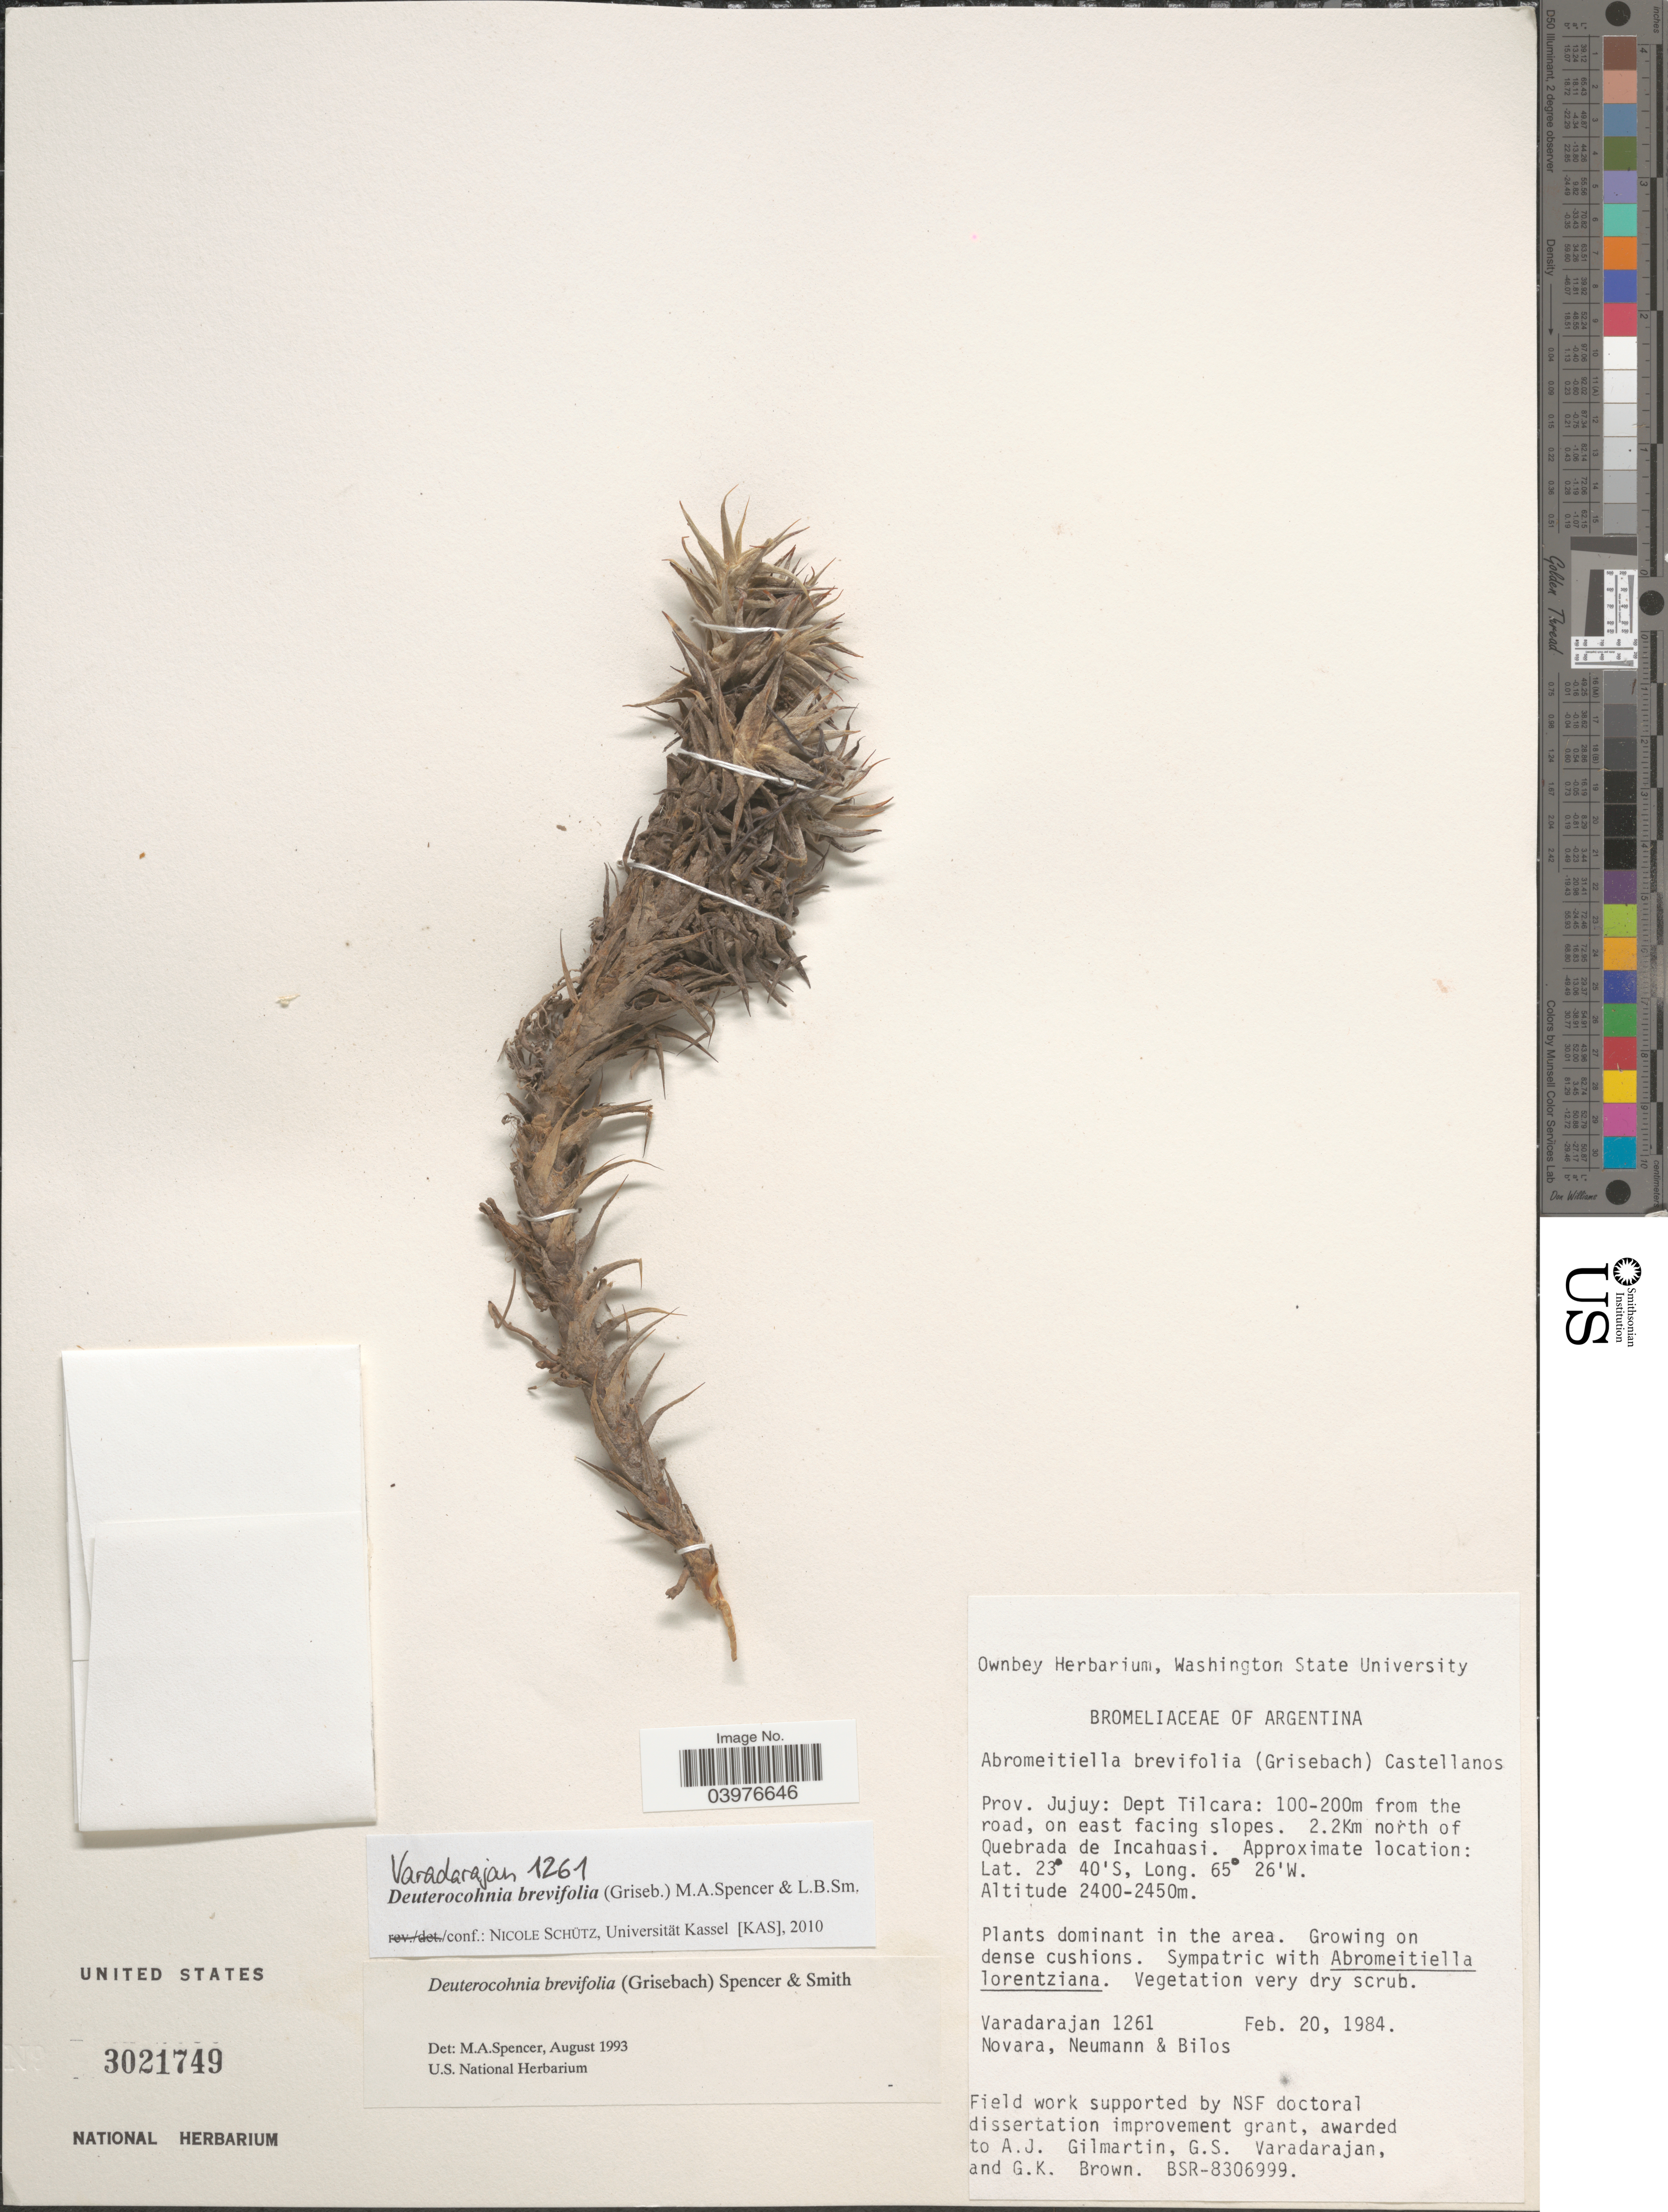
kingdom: Plantae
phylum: Tracheophyta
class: Liliopsida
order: Poales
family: Bromeliaceae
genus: Deuterocohnia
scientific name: Deuterocohnia brevifolia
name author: (Griseb.) M.A. Spencer & L.B. Sm.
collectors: G. S. Varadarajan, -. Novara, Neumann, -- & -. Bilos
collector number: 1261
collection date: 1984-02-20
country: Argentina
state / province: Jujuy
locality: Dept Tilcara: 100-200m from the road, on east facing slopes. 2.2Km north of Quebrada de Incahuasi.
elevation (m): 2400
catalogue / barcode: US 3021749